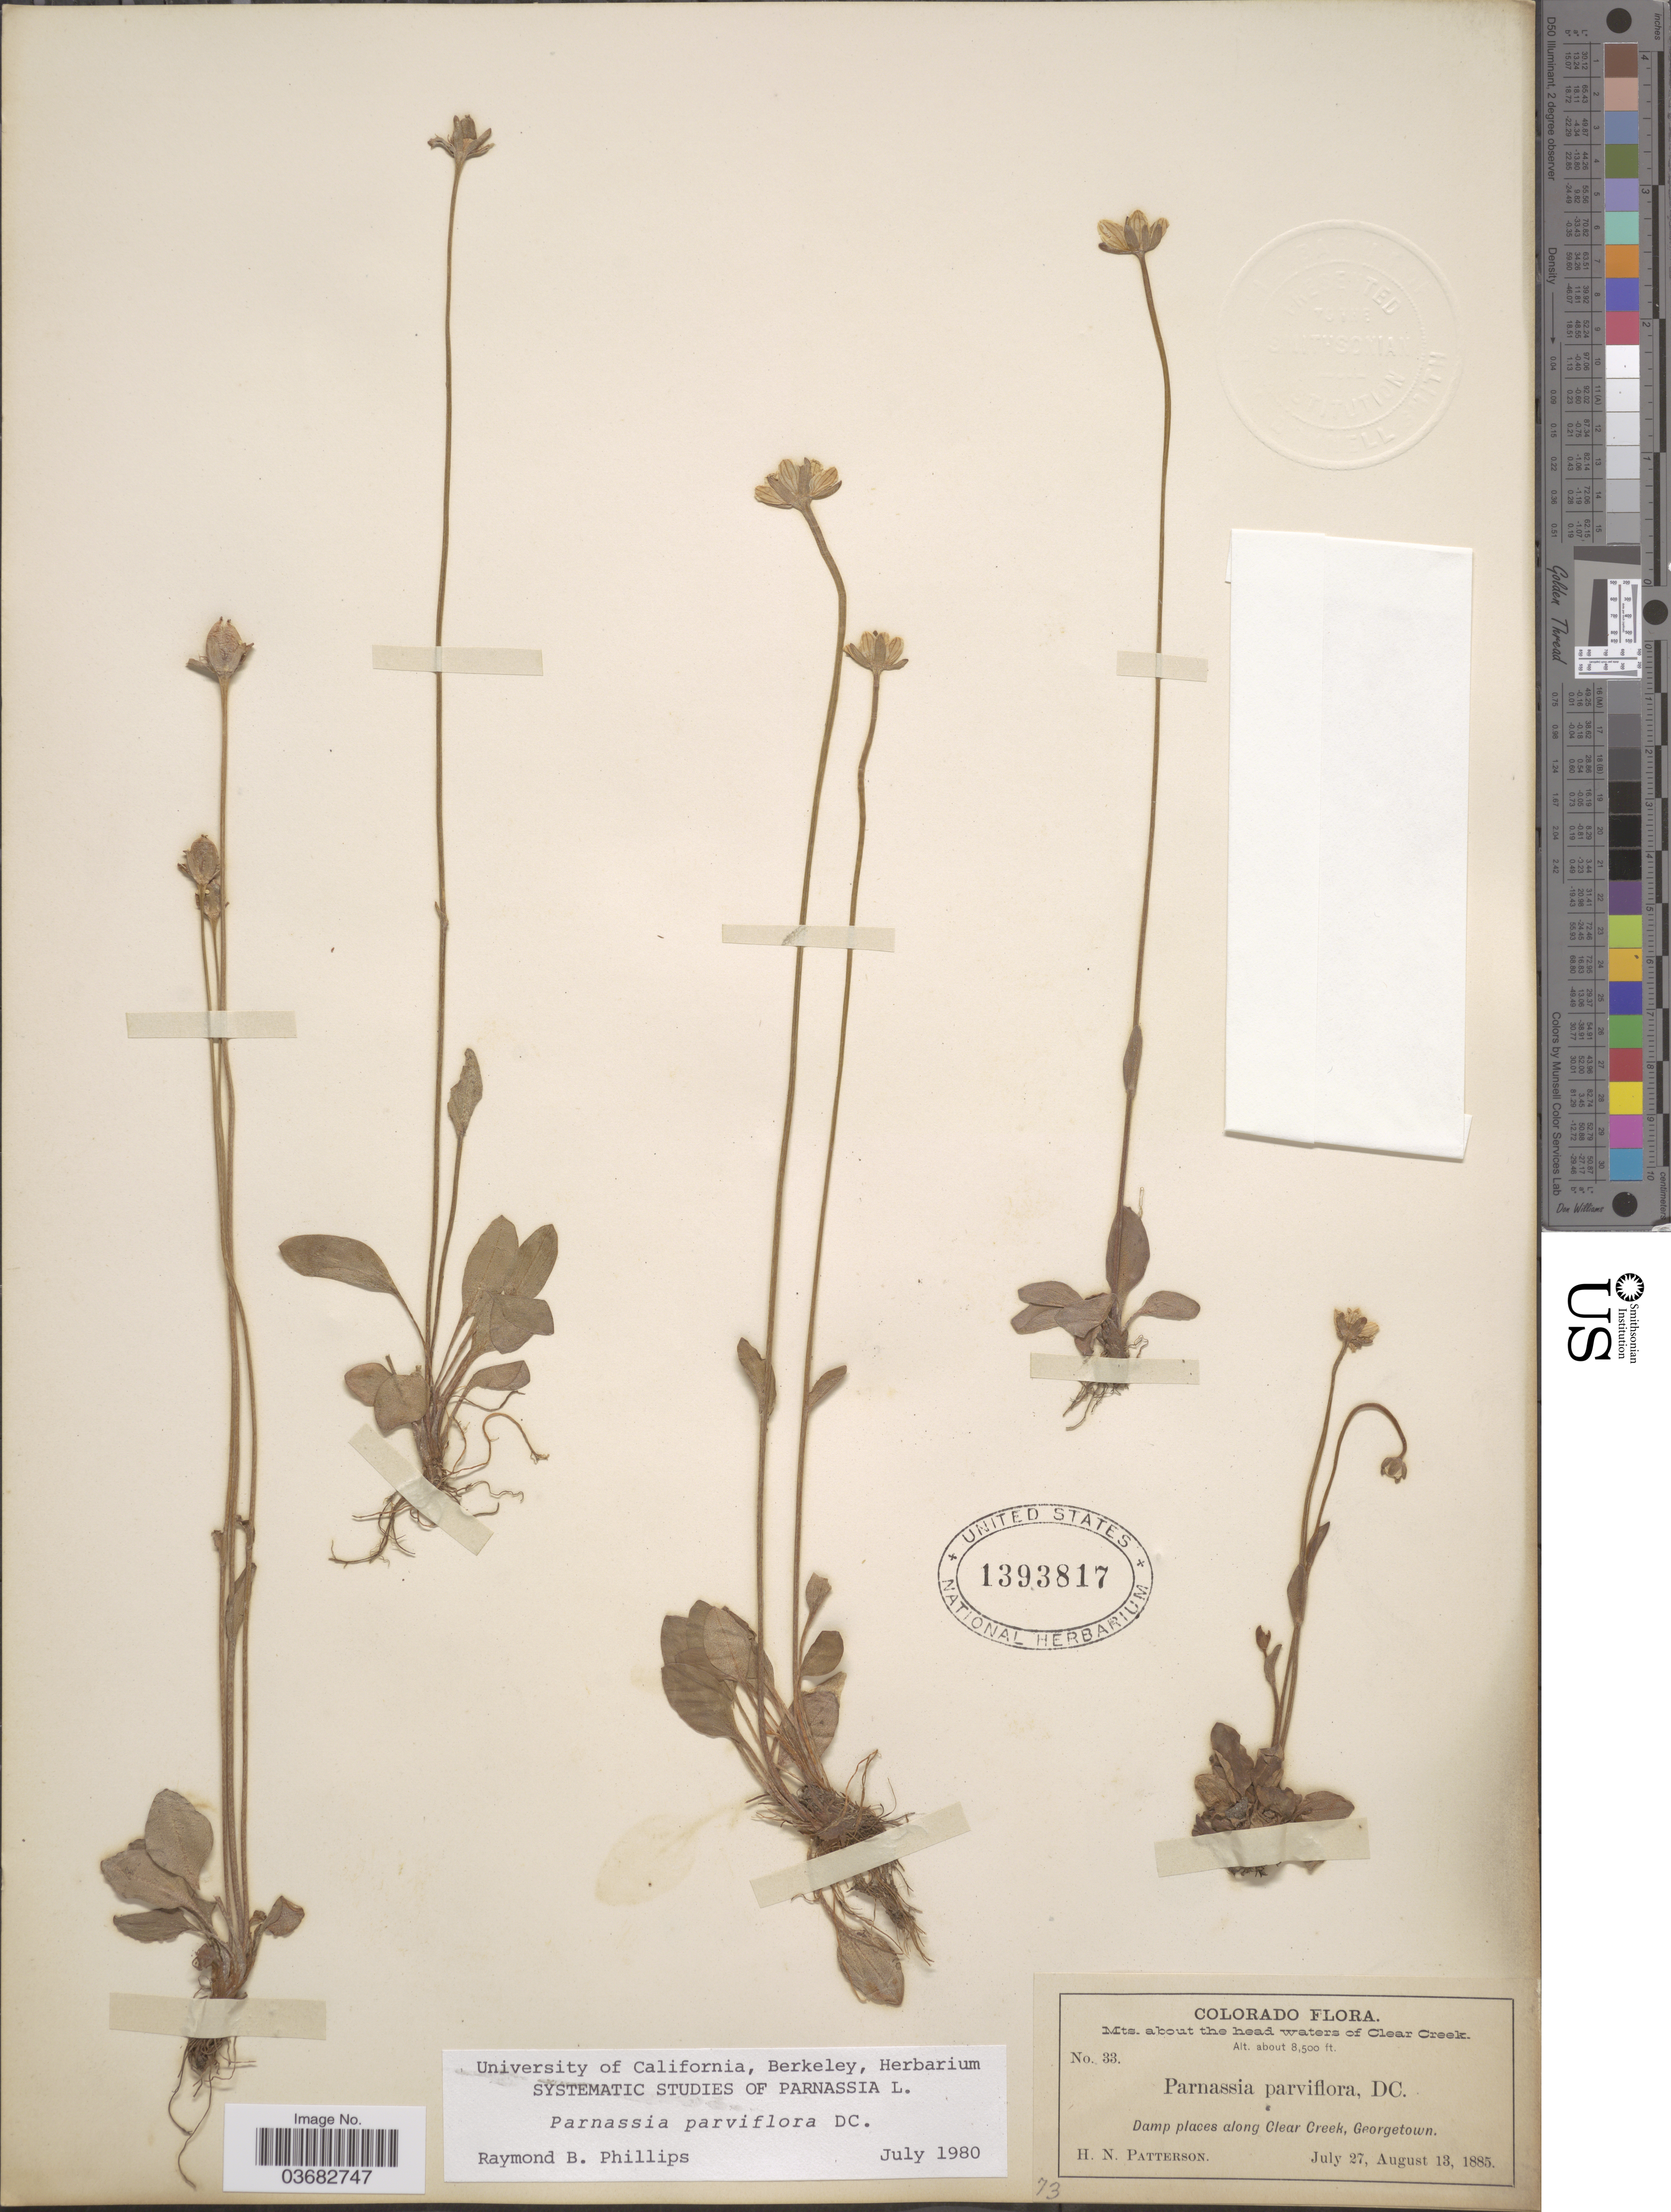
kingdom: Plantae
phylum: Tracheophyta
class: Magnoliopsida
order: Celastrales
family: Parnassiaceae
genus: Parnassia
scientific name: Parnassia parviflora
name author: DC.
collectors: H. N. Patterson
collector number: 33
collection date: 1885-07-27/1885-08-13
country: United States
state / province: Colorado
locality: Mts. about the head waters of Clear Creek. Damp places along Clear Creek, Georgetown.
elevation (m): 2591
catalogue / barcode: US 1393817